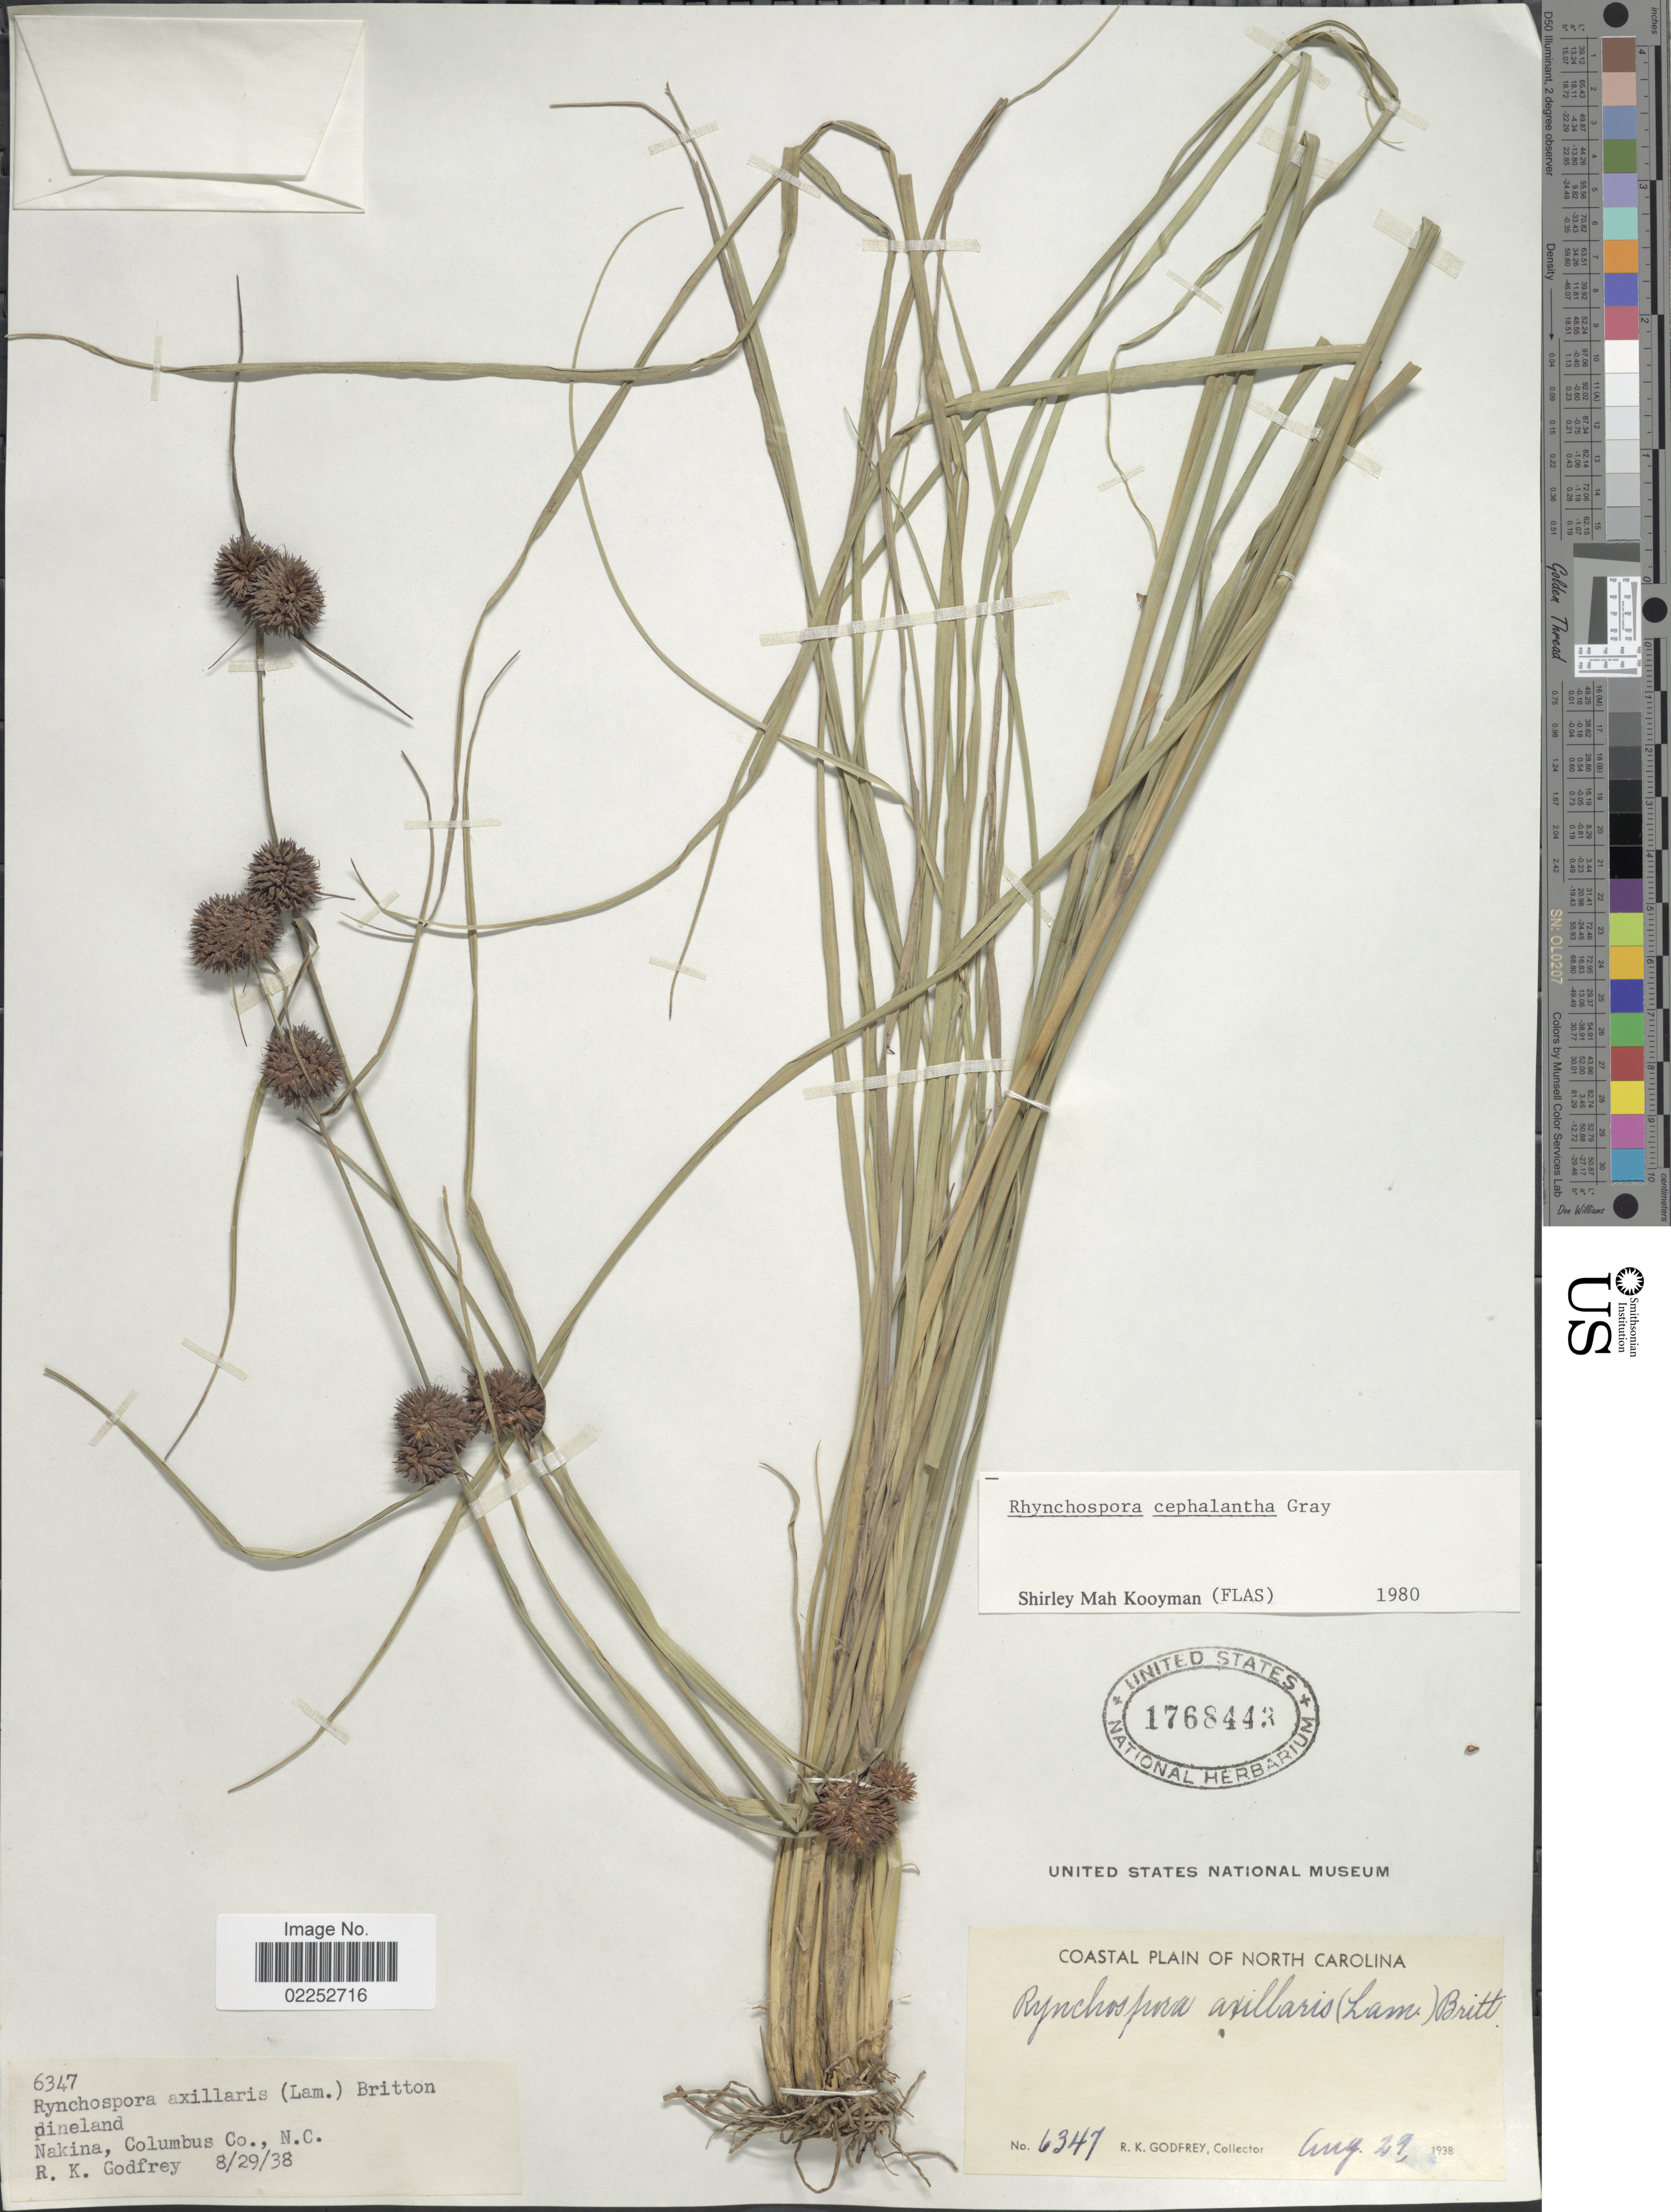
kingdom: Plantae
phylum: Tracheophyta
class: Liliopsida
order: Poales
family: Cyperaceae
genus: Rhynchospora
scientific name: Rhynchospora cephalantha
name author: A. Gray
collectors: R. K. Godfrey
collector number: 6347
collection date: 1938-08-29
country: United States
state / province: North Carolina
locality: Nakina, Columbus Co.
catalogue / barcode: US 1768443